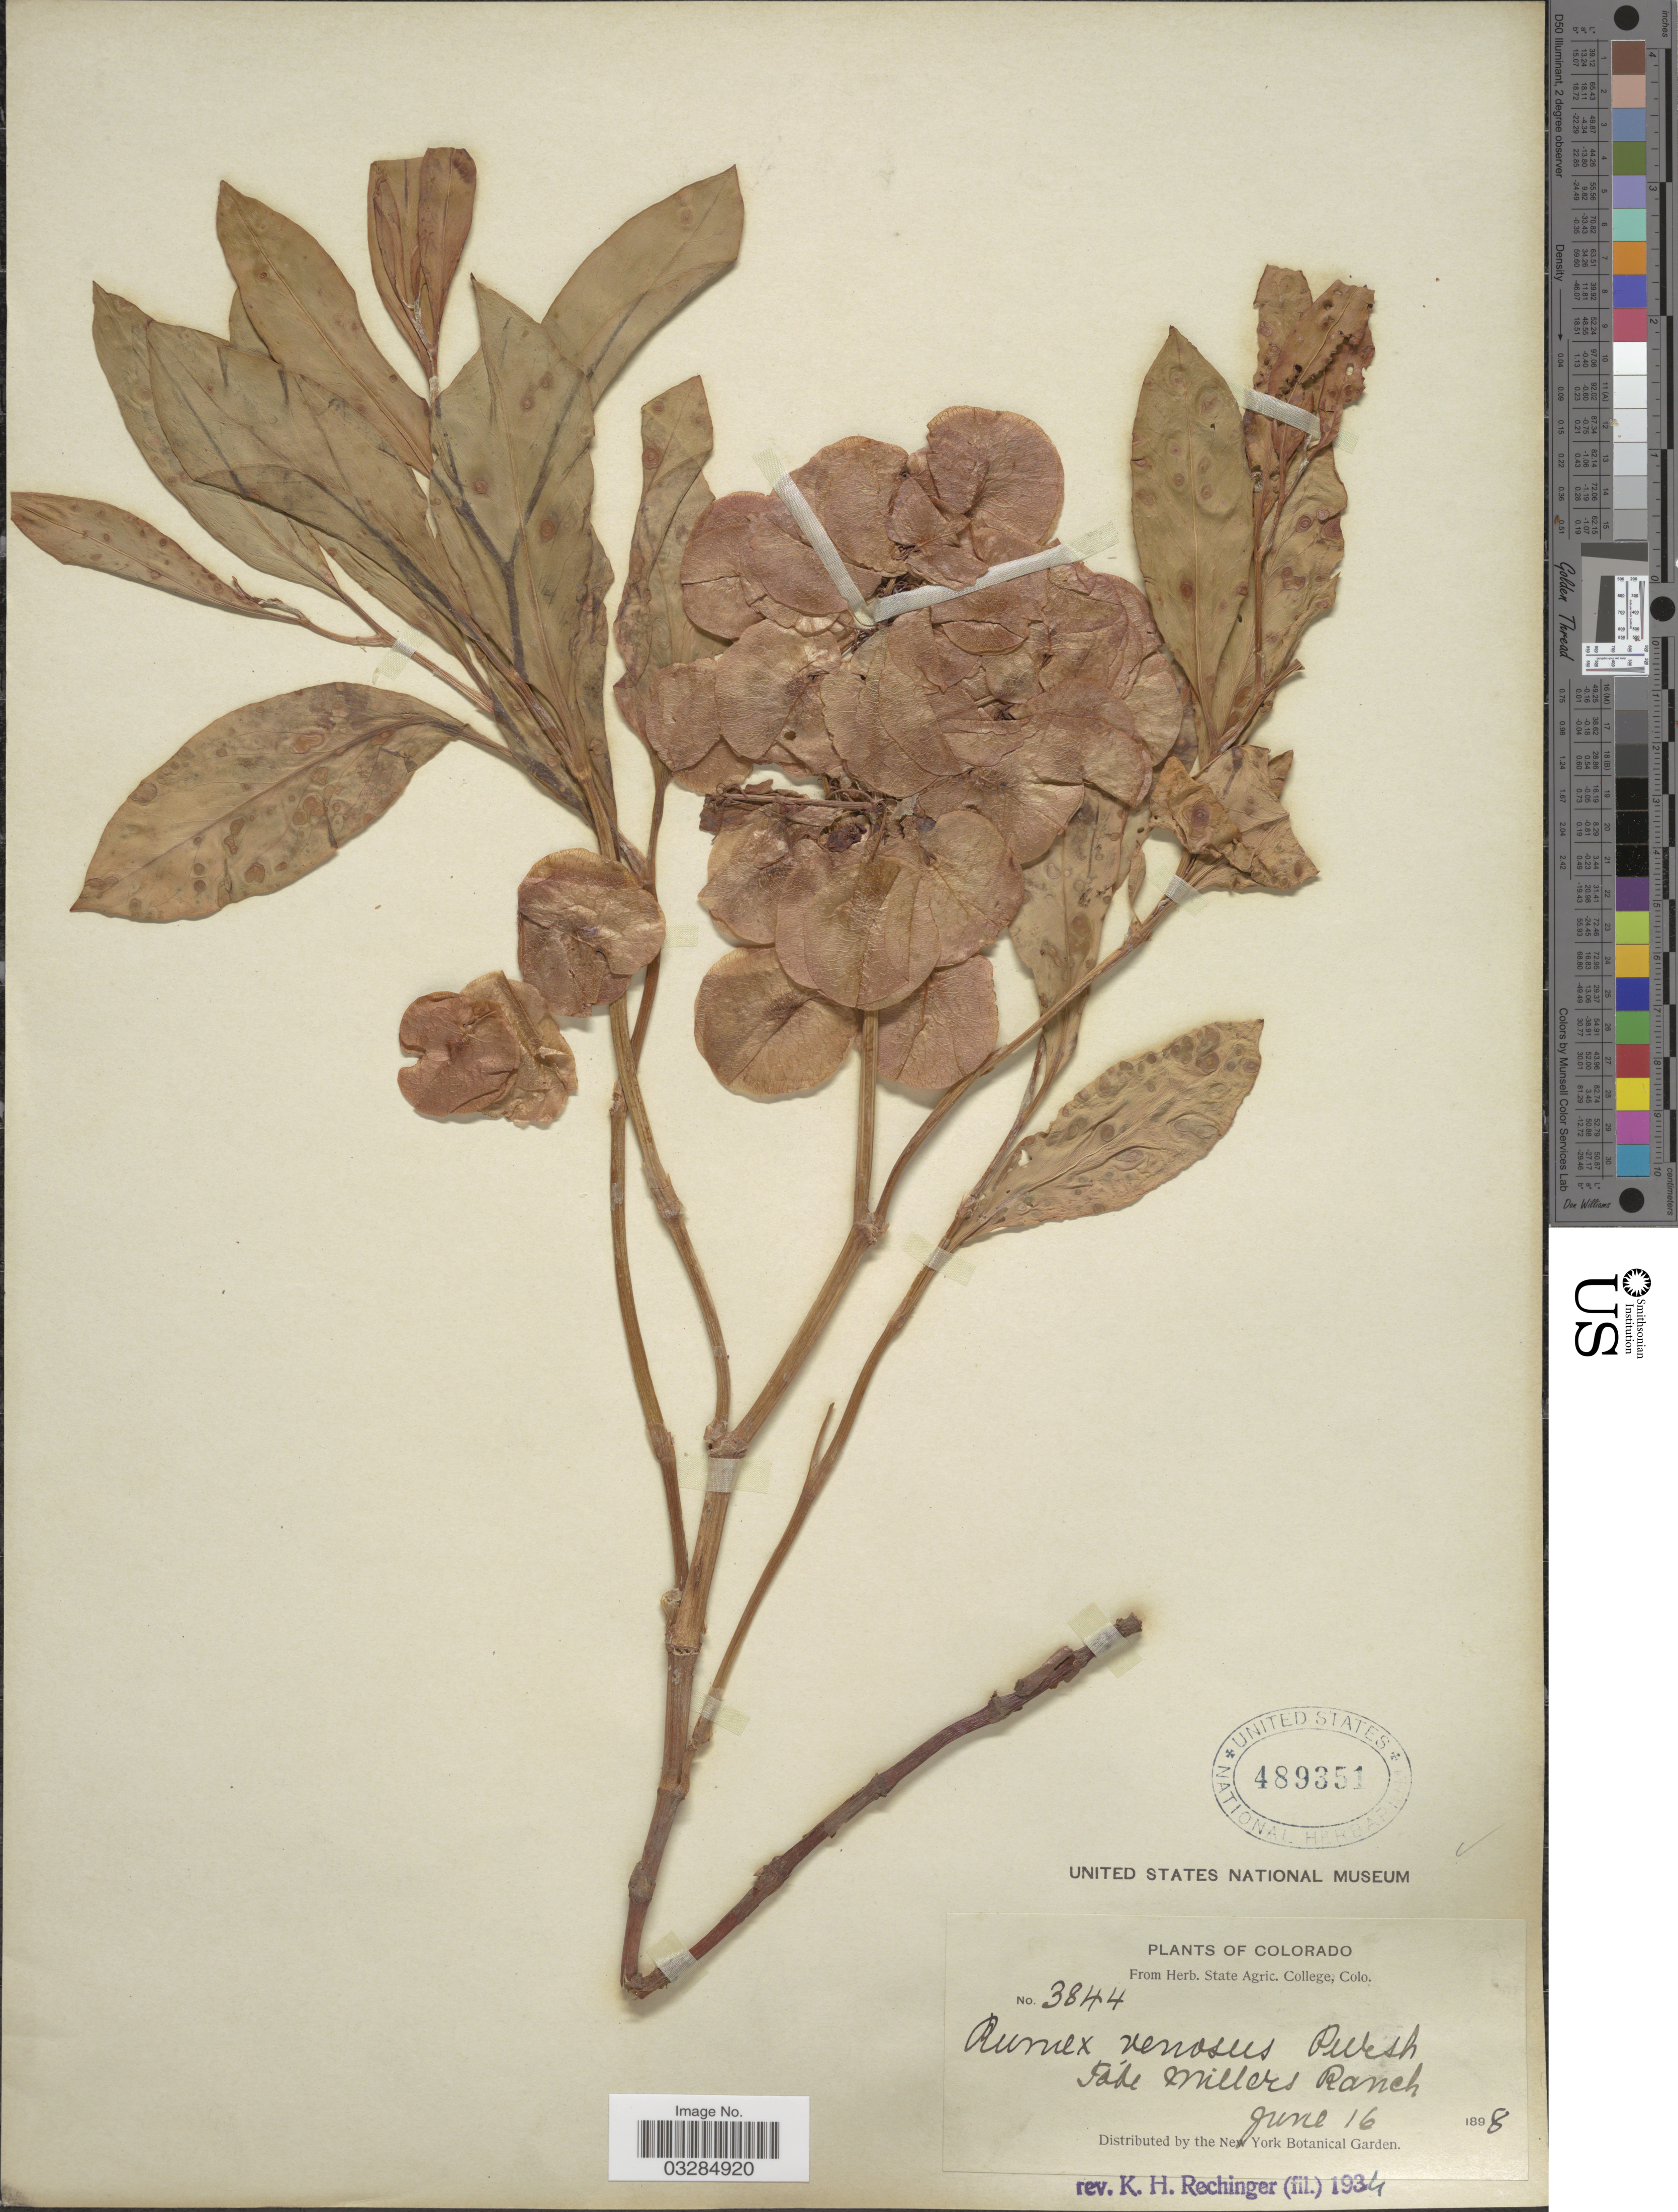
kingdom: Plantae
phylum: Tracheophyta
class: Magnoliopsida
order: Caryophyllales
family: Polygonaceae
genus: Rumex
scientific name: Rumex venosus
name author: Pursh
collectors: ex herb. State Agric. College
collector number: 3844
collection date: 1898-06-16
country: United States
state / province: Colorado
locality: Tobe Millers Ranch.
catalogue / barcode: US 489351